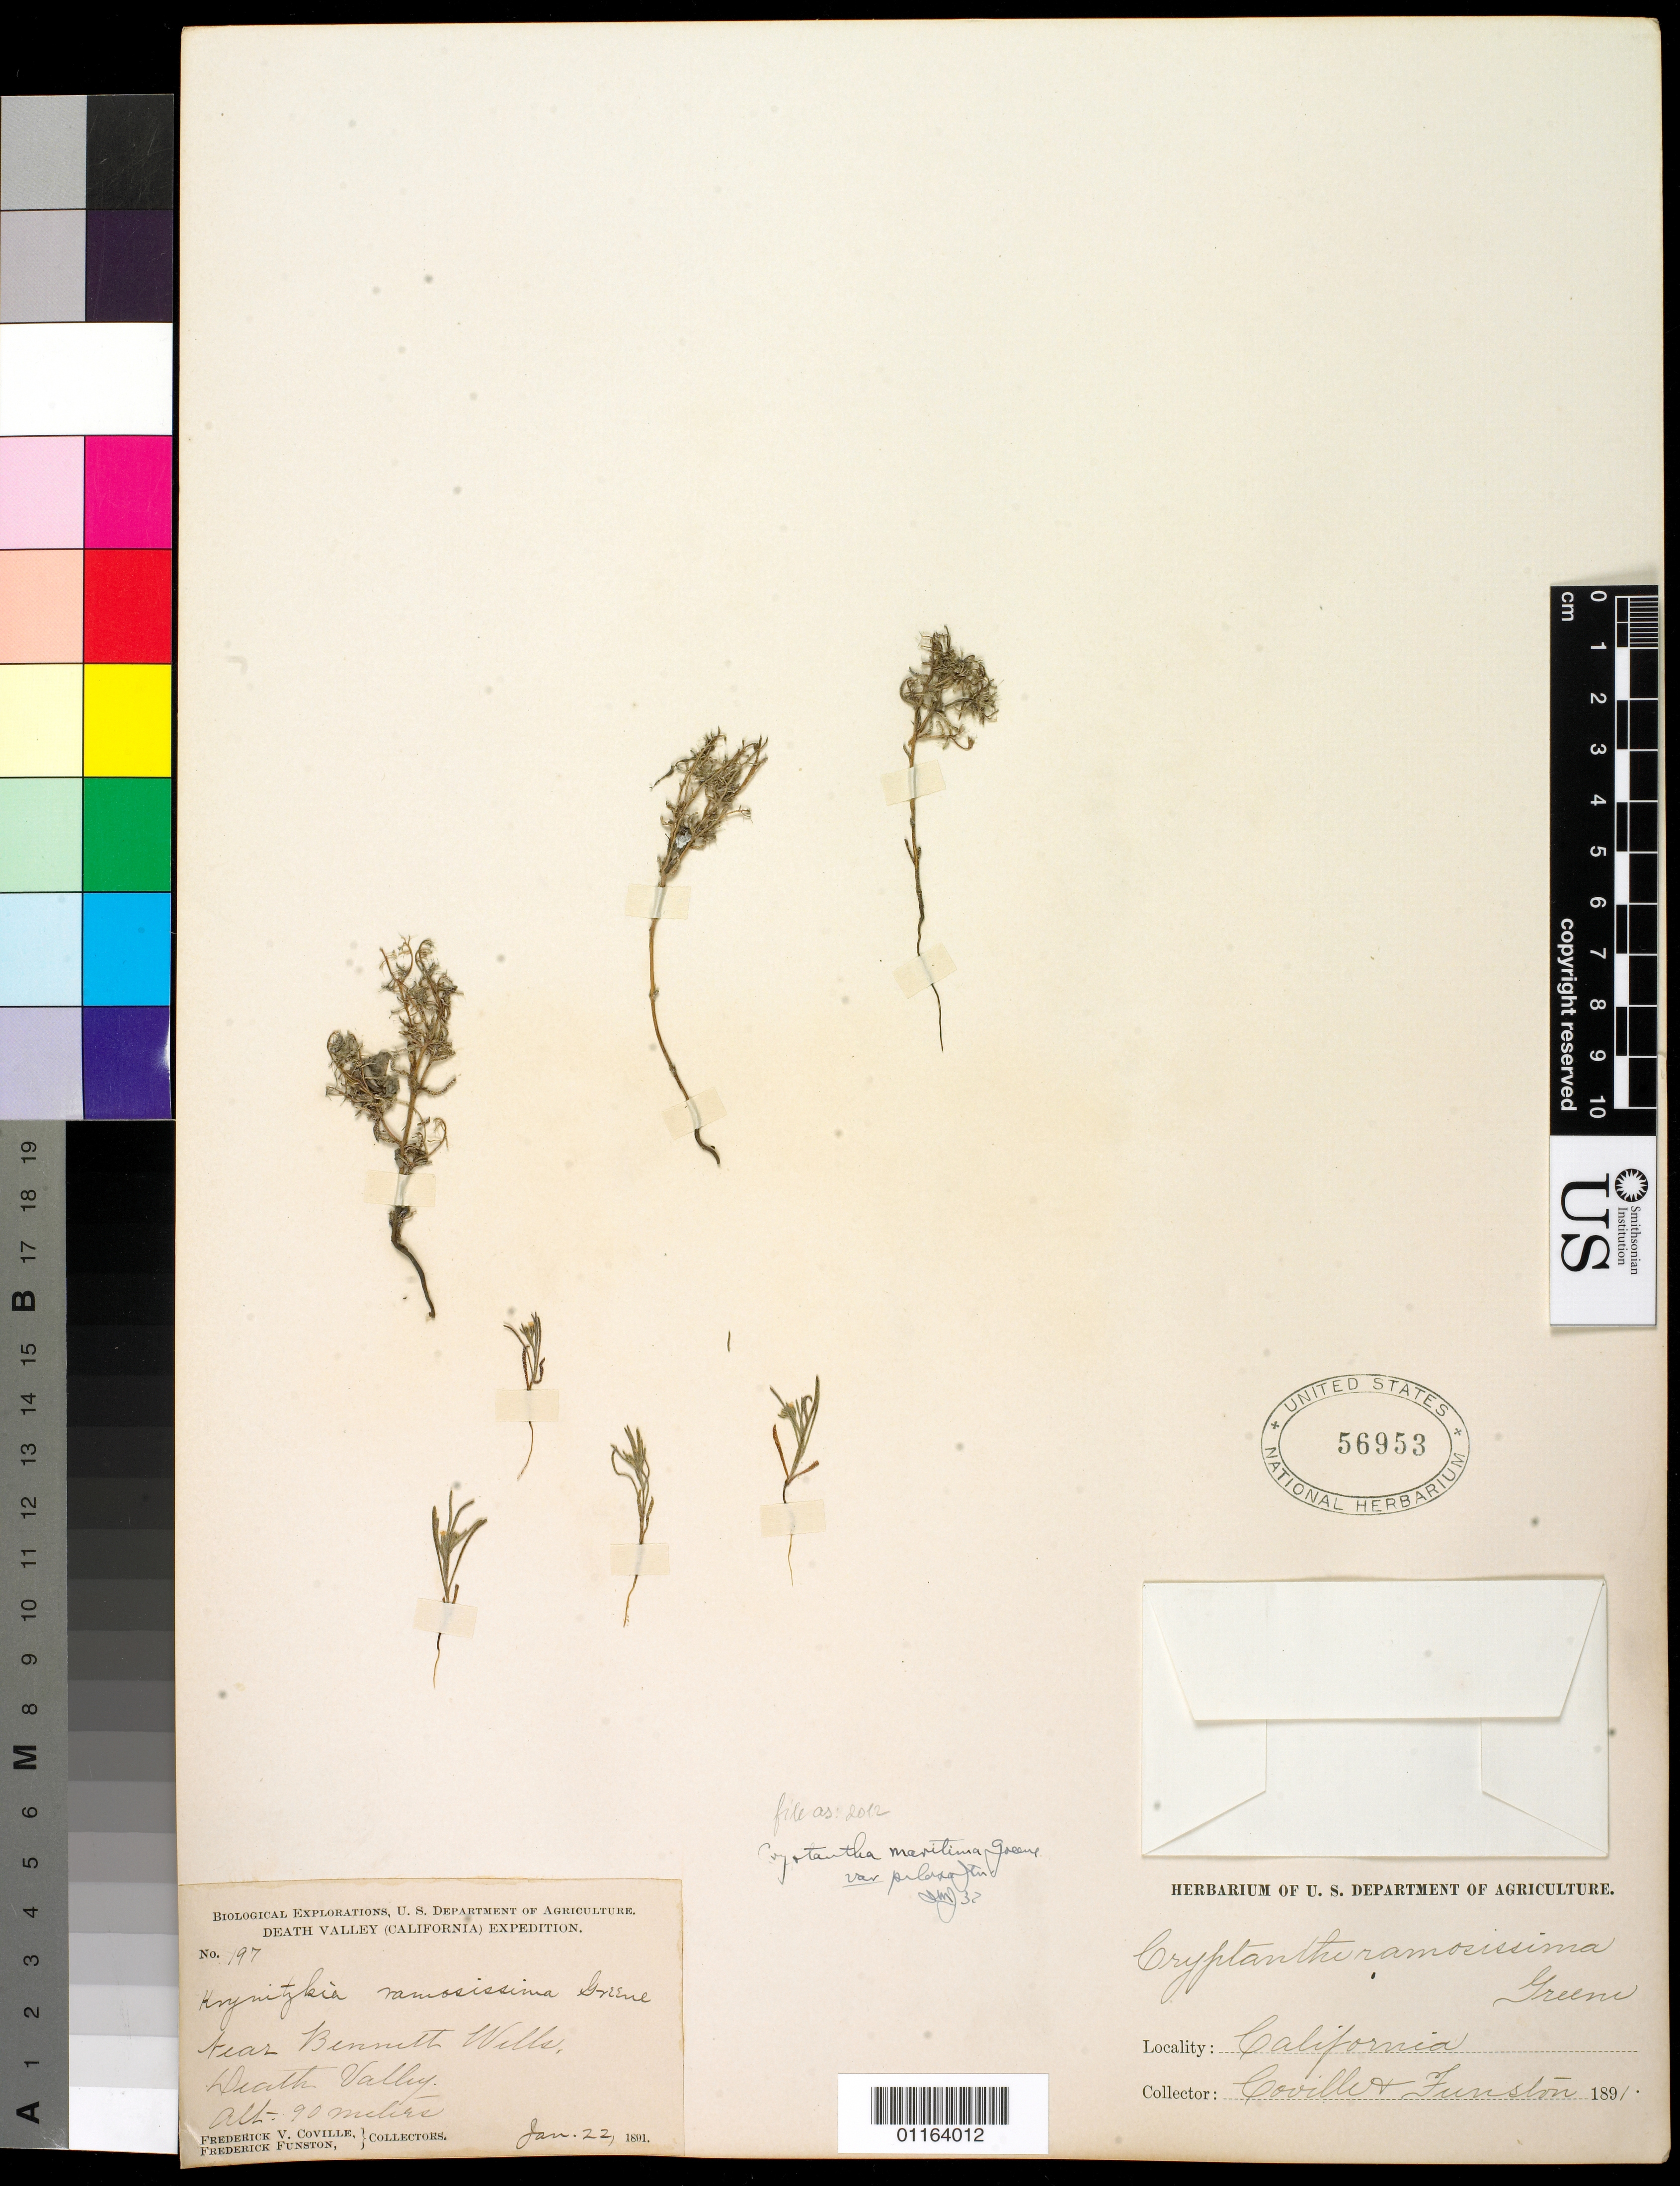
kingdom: Plantae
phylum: Tracheophyta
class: Magnoliopsida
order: Boraginales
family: Boraginaceae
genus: Cryptantha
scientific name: Cryptantha maritima var. pilosa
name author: I.M. Johnst.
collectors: F. V. Coville & F. Funston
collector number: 197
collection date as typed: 22 Jun 1891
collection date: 1891-06-22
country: United States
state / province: California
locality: Death Valley, near Bennett Wells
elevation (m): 90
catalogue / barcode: US 56953